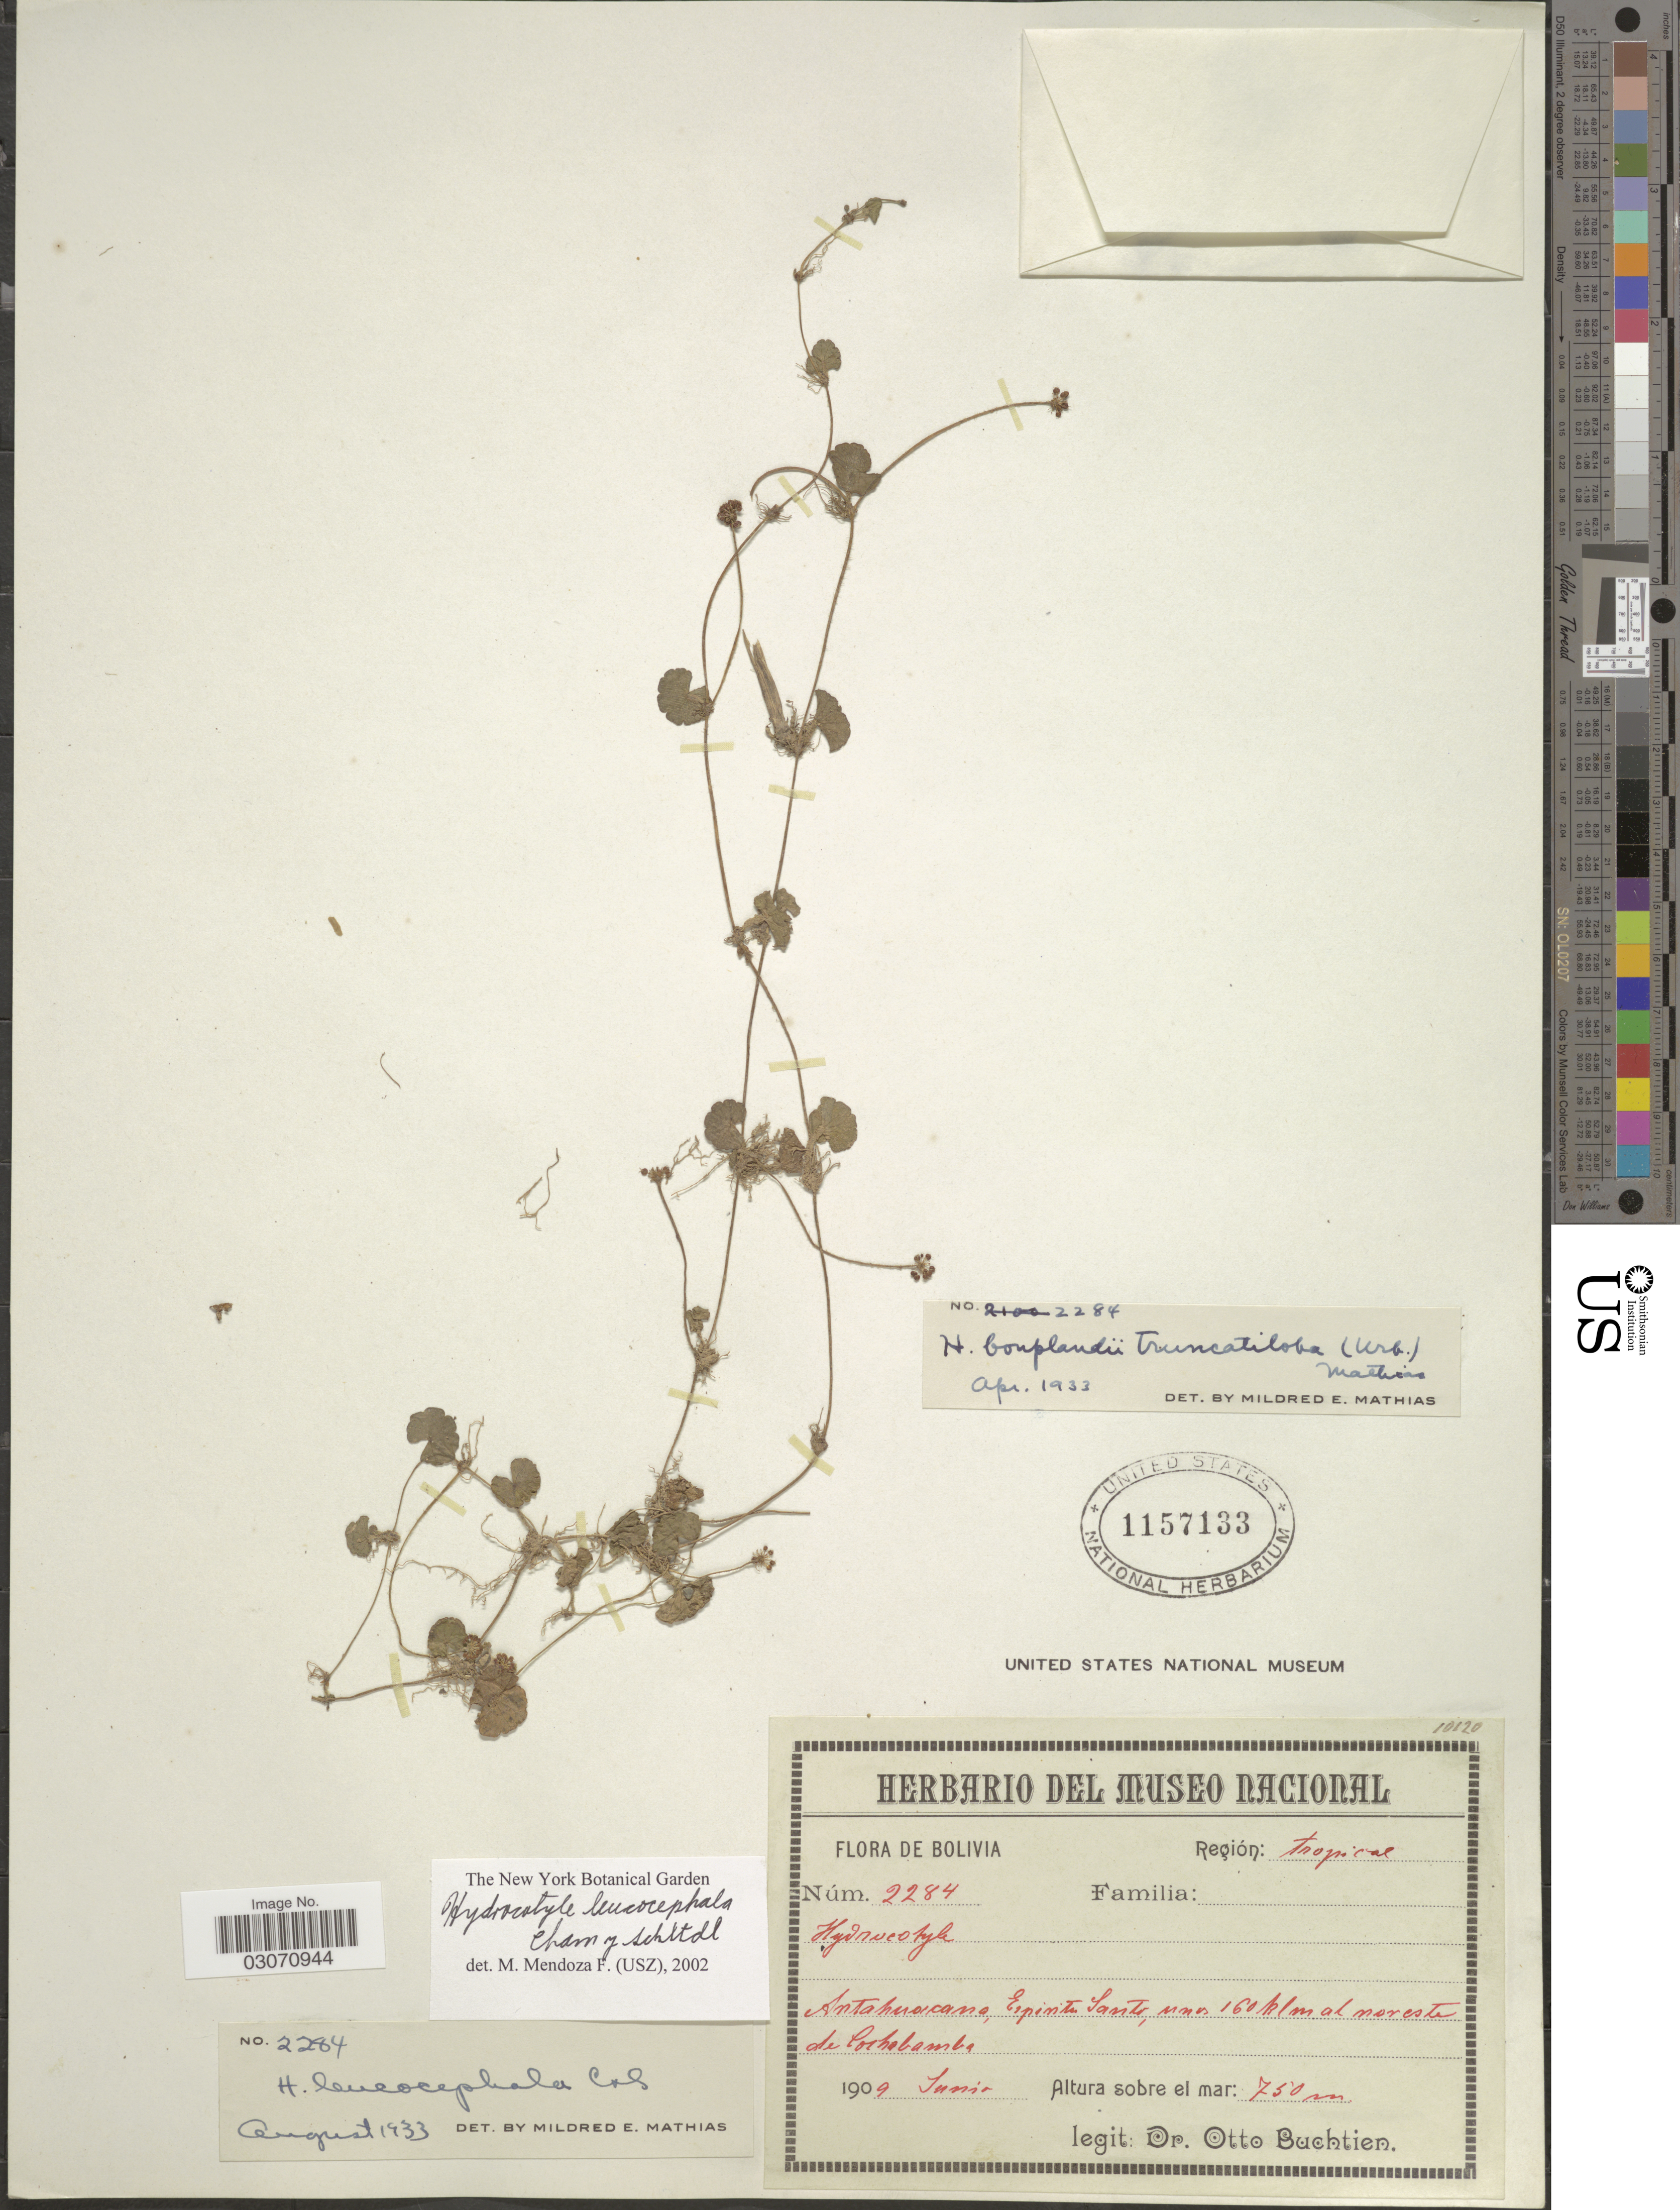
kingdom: Plantae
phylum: Tracheophyta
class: Magnoliopsida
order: Apiales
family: Araliaceae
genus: Hydrocotyle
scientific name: Hydrocotyle leucocephala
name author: Cham. & Schltdl.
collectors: O. Buchtien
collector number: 2284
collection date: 1909-06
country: Bolivia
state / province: Cochabamba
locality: Región: tropical. Antahuacana, Espiritu Sato, unes 160 klm al noreste de Cochabamba.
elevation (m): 750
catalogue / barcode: US 1157133